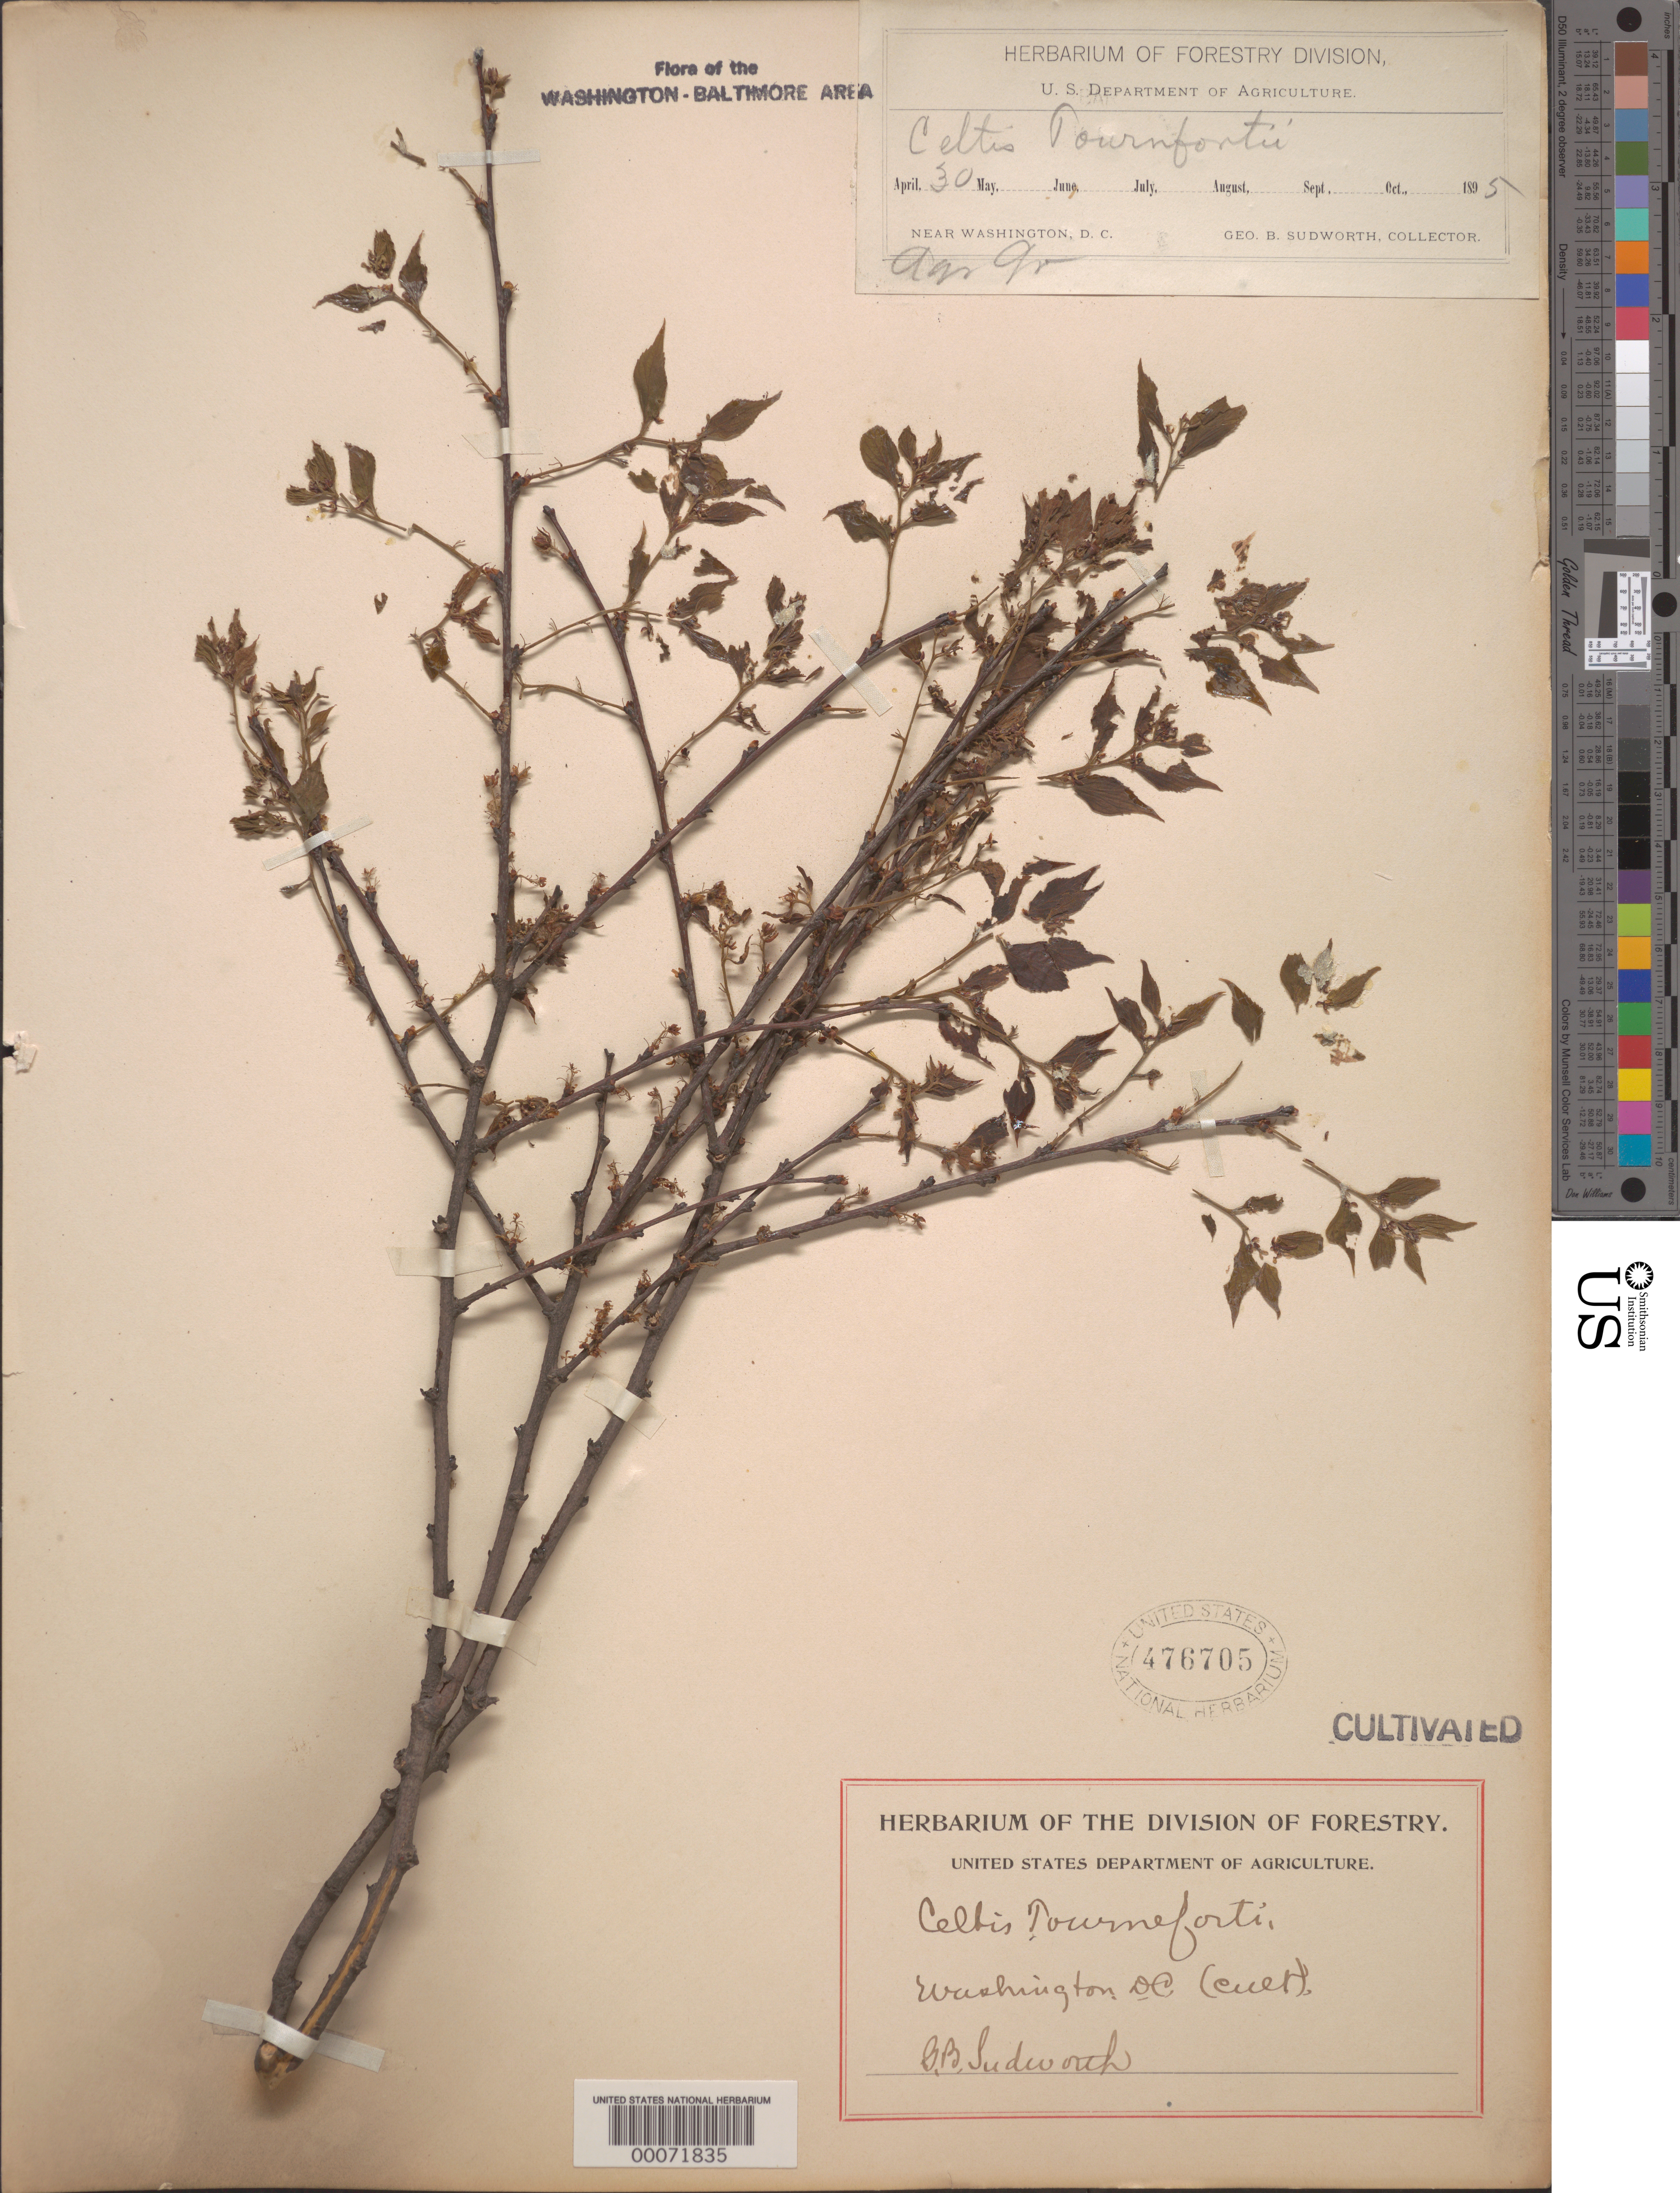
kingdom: Plantae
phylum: Tracheophyta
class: Magnoliopsida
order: Rosales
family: Cannabaceae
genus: Celtis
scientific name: Celtis australis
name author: L.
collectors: G. Vasey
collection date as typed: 30 Apr 1895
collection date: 1895-04-30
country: United States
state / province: District of Columbia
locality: Washington D.C.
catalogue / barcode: US 476705